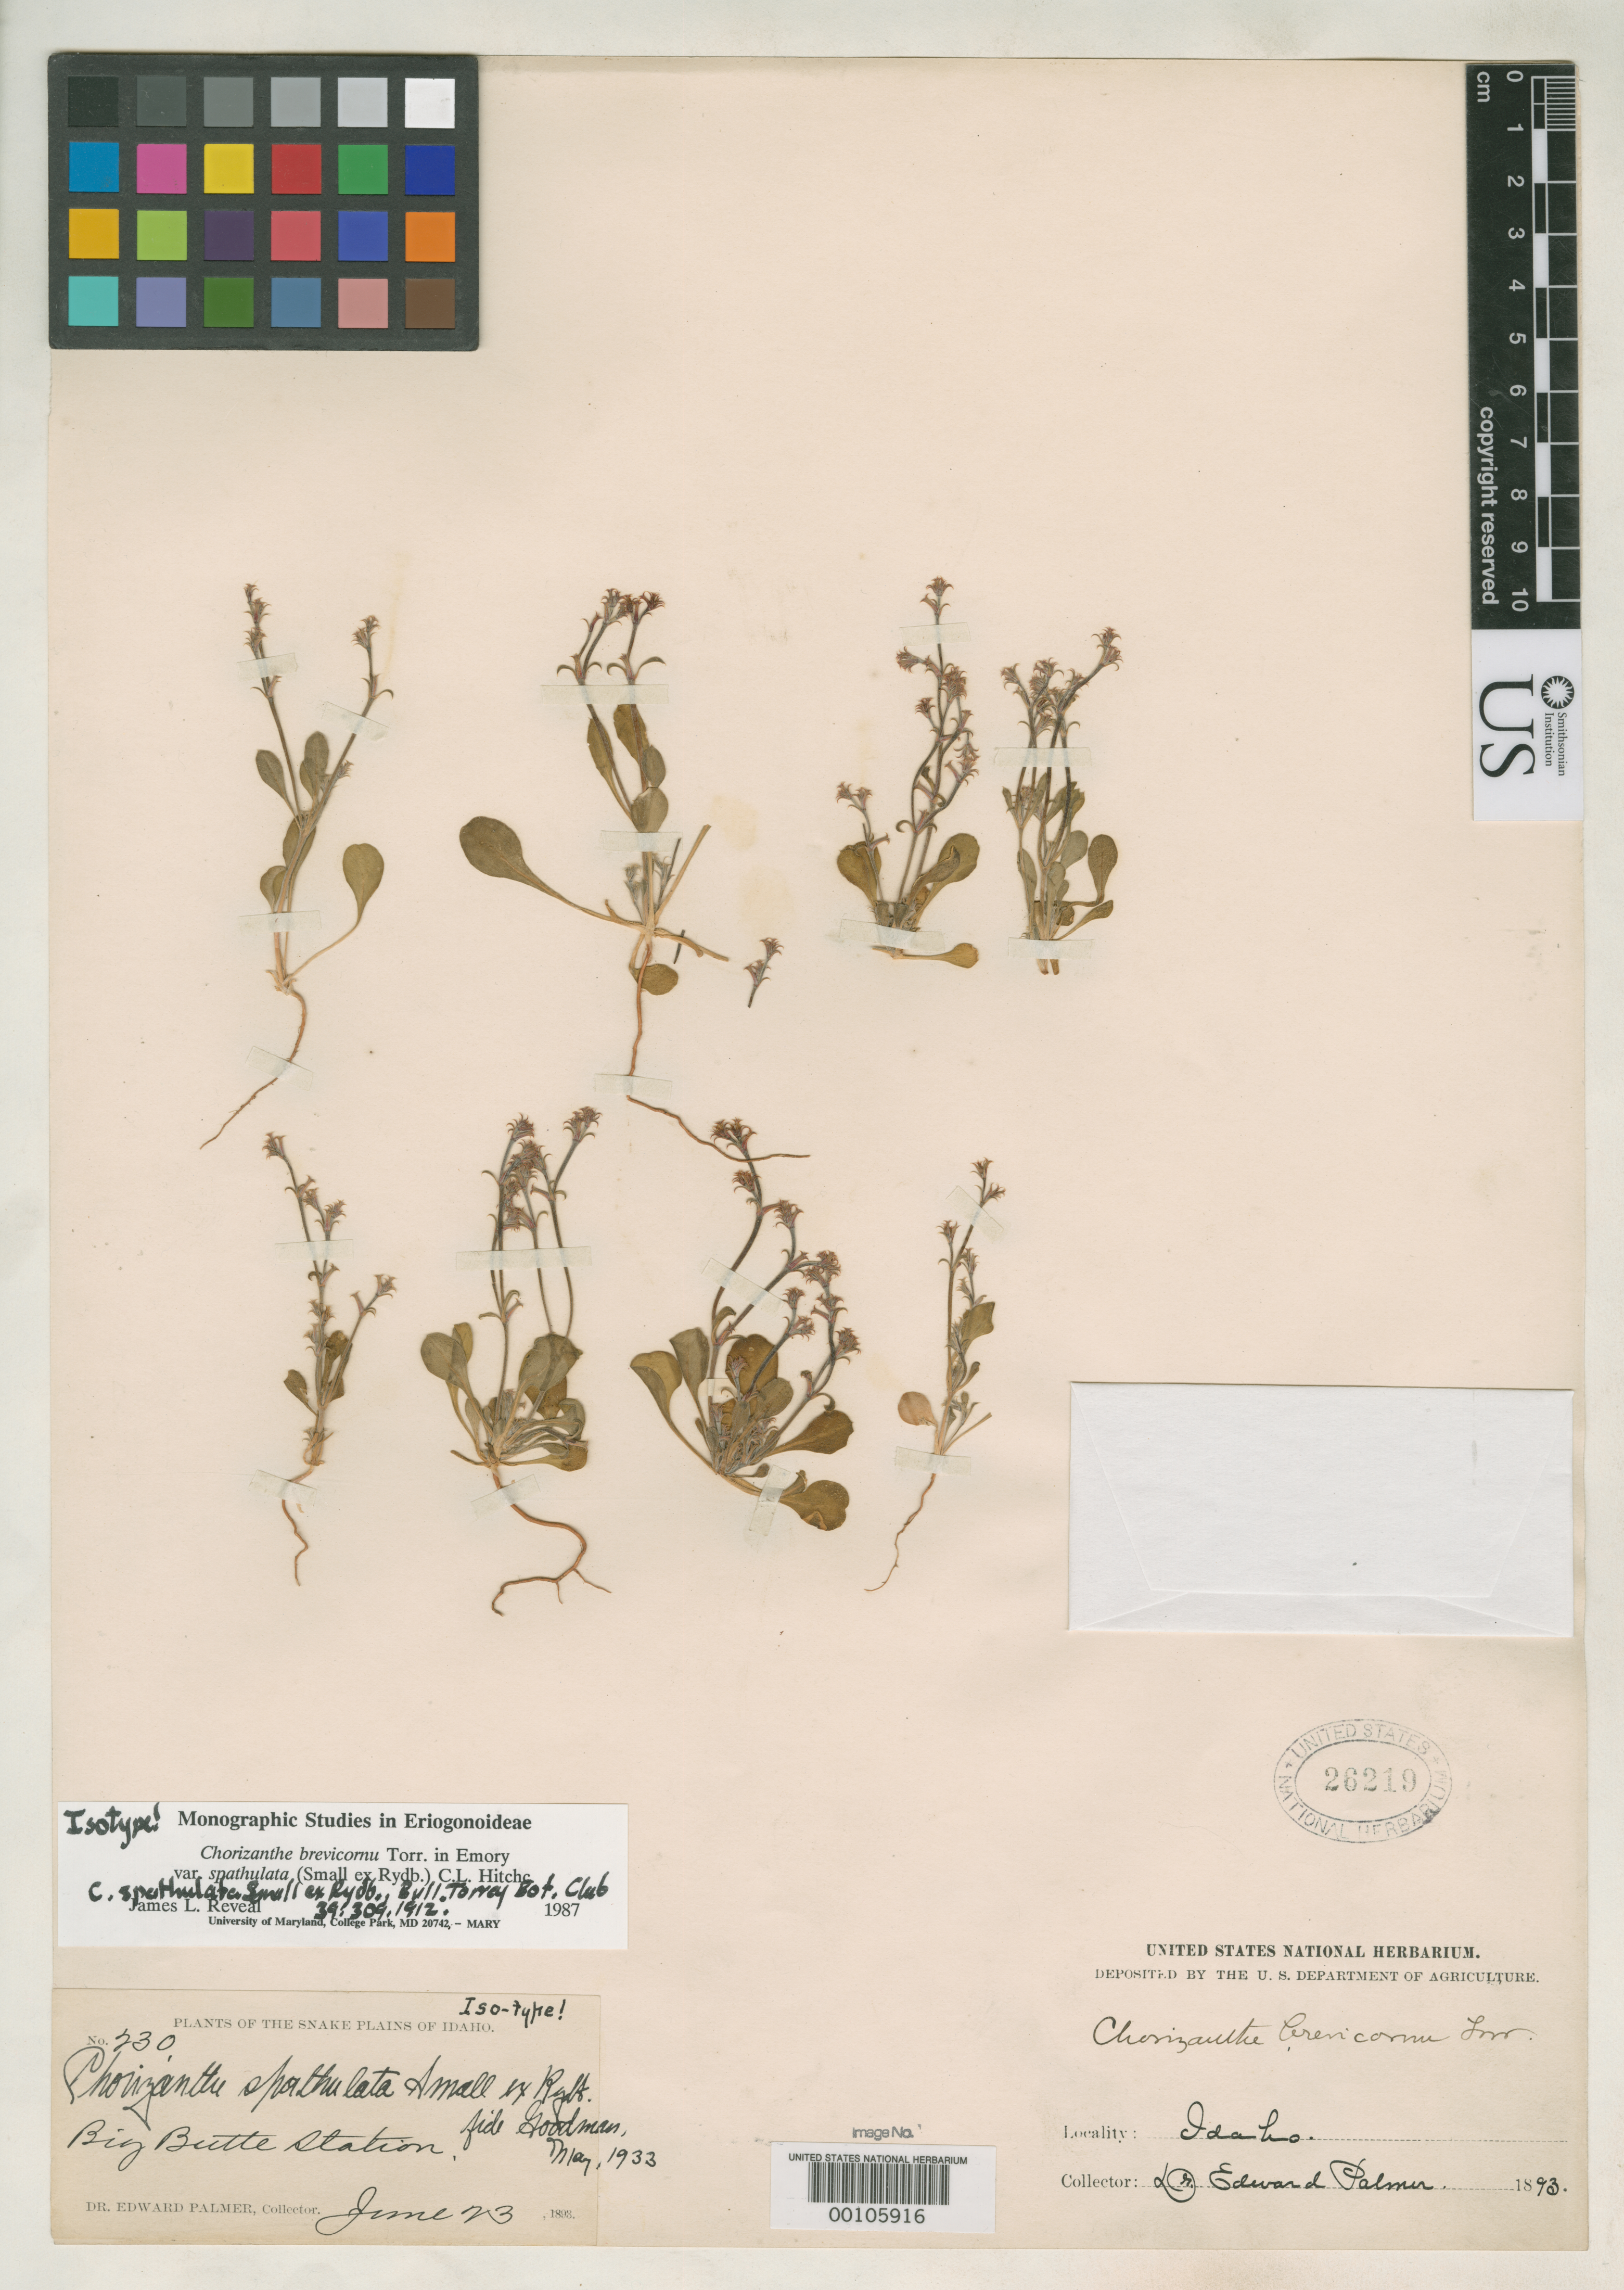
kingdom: Plantae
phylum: Tracheophyta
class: Magnoliopsida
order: Caryophyllales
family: Polygonaceae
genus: Chorizanthe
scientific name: Chorizanthe spathulata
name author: Small in Rydb.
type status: Isotype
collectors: E. Palmer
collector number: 230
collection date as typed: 1893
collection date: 1893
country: United States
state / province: Idaho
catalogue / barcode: US 26219